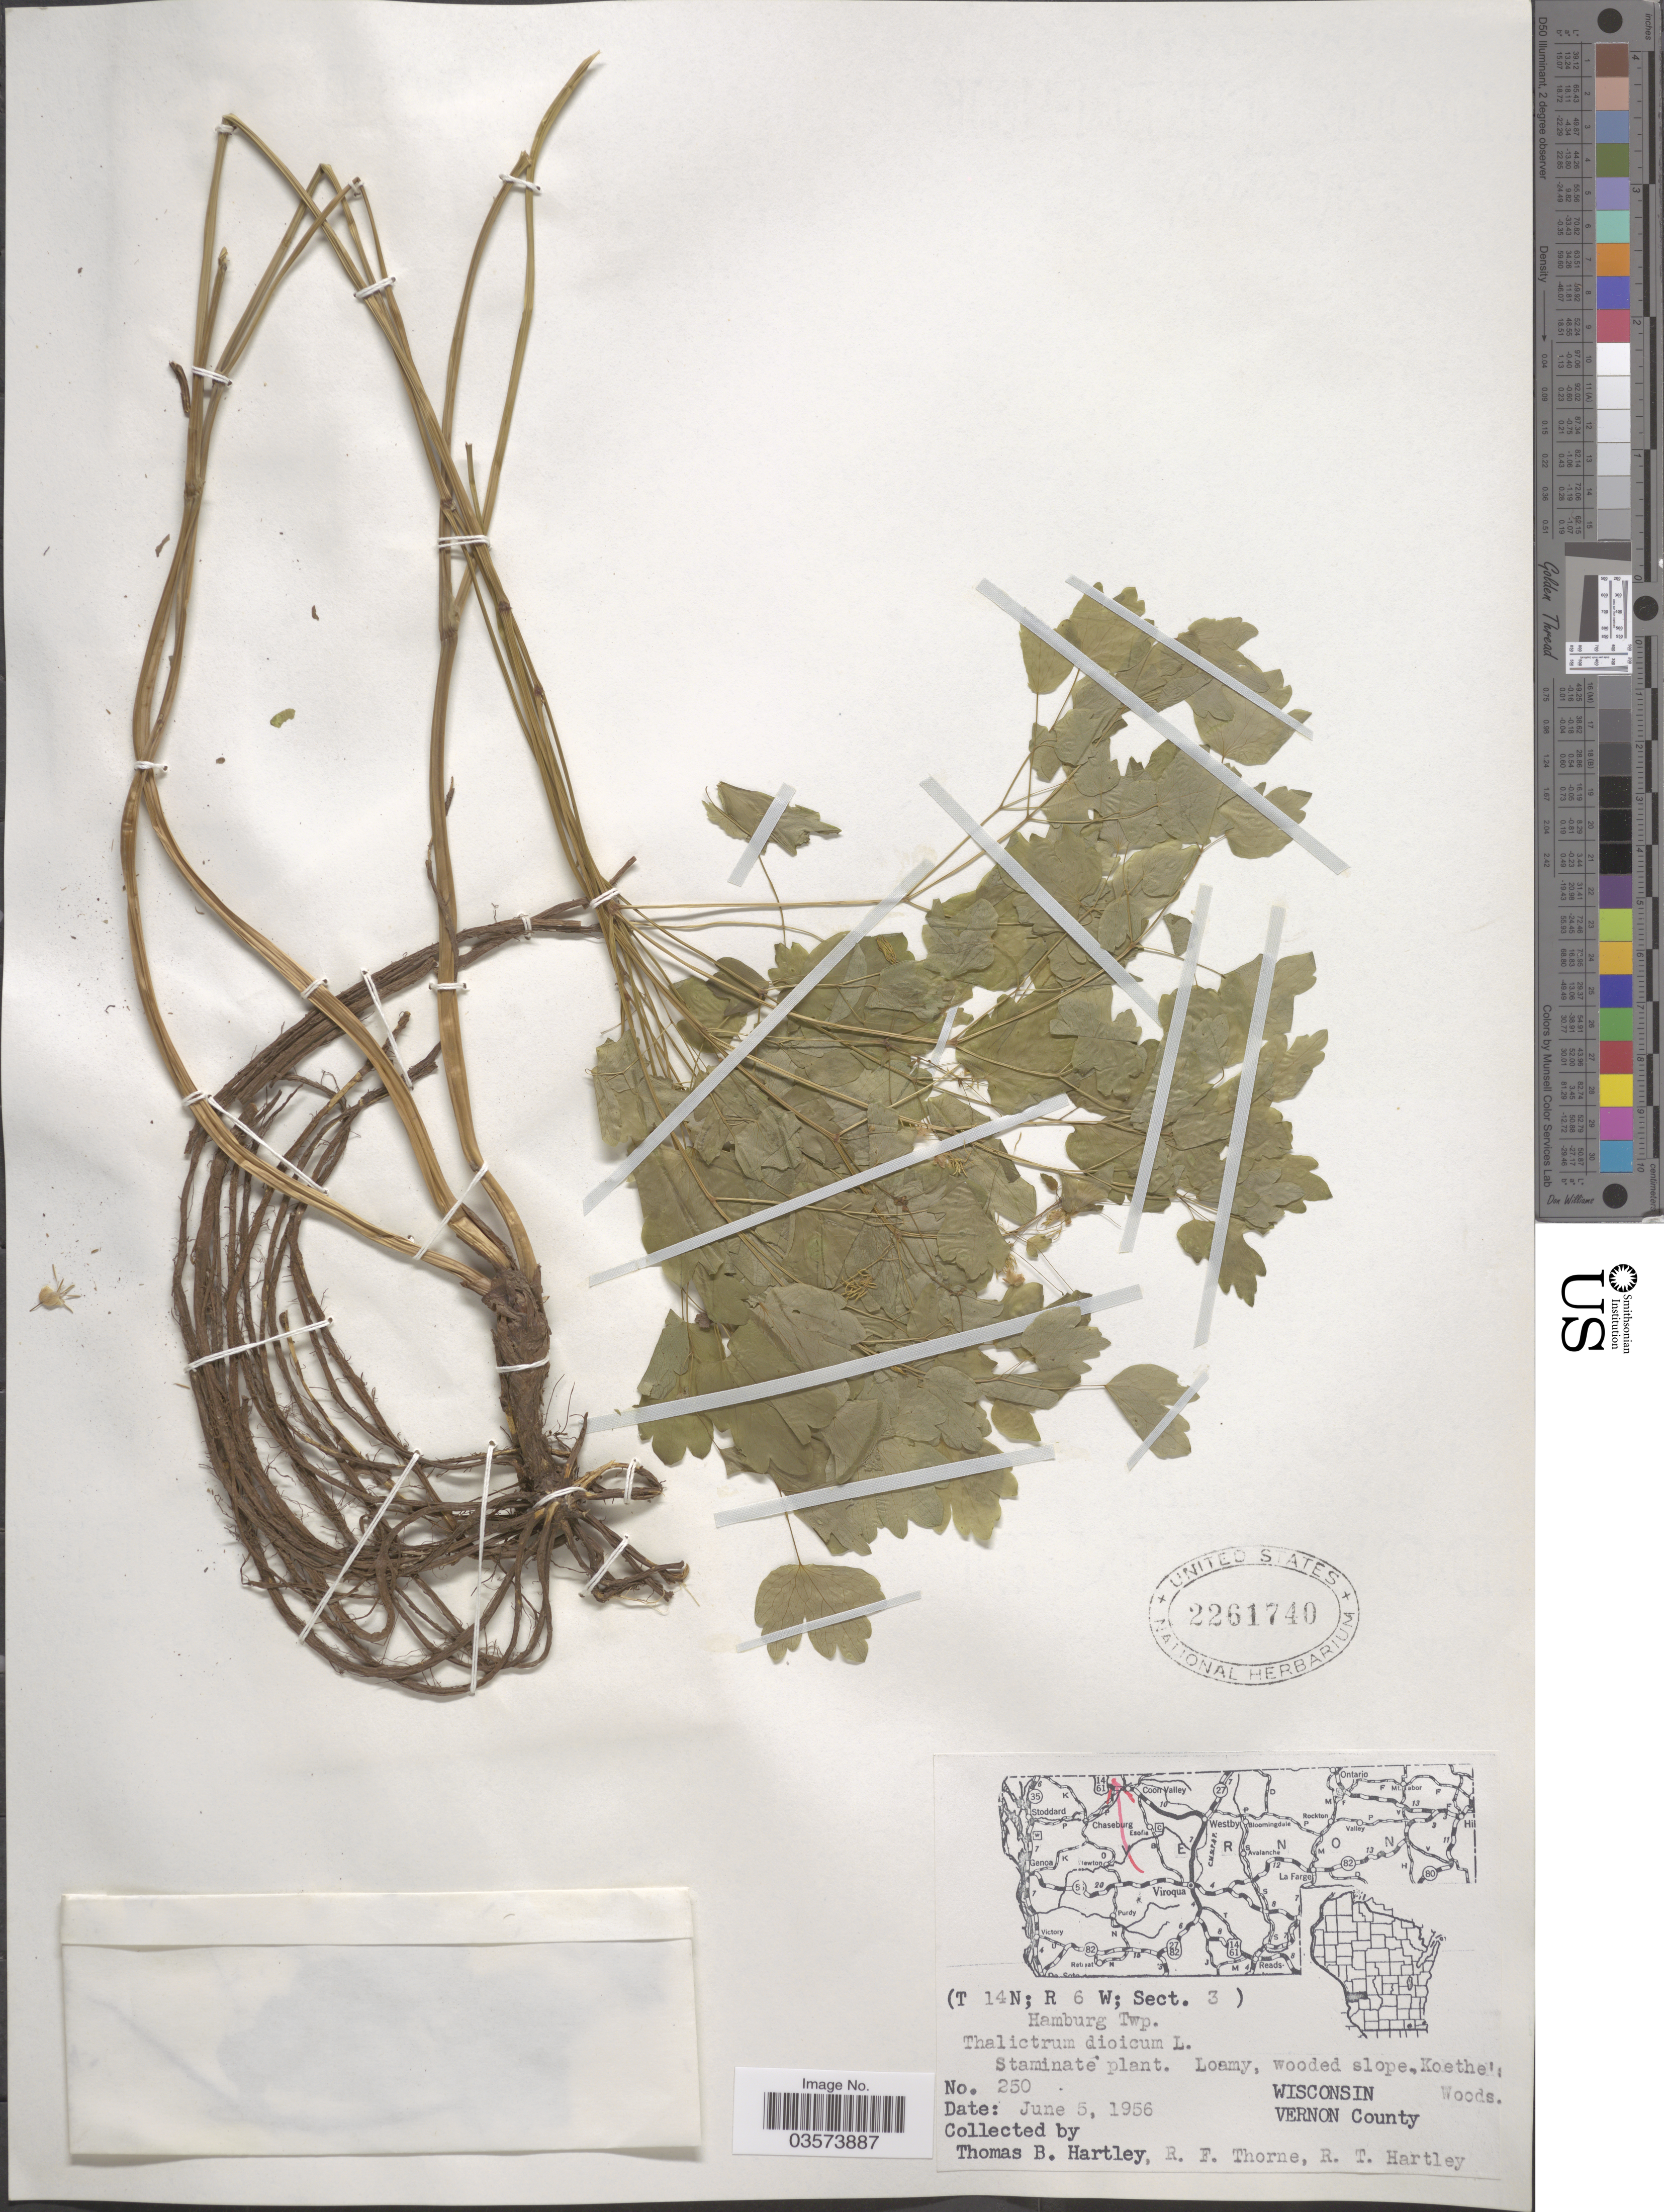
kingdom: Plantae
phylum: Tracheophyta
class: Magnoliopsida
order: Ranunculales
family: Ranunculaceae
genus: Thalictrum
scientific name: Thalictrum dioicum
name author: L.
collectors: T. Hartley, R. Thorne & R. T. Hartley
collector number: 250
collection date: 1956-06-05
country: United States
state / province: Wisconsin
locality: (T 14N; R 6 W; Sect. 3). Koethe' Woods. Vernon County.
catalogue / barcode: US 2261740